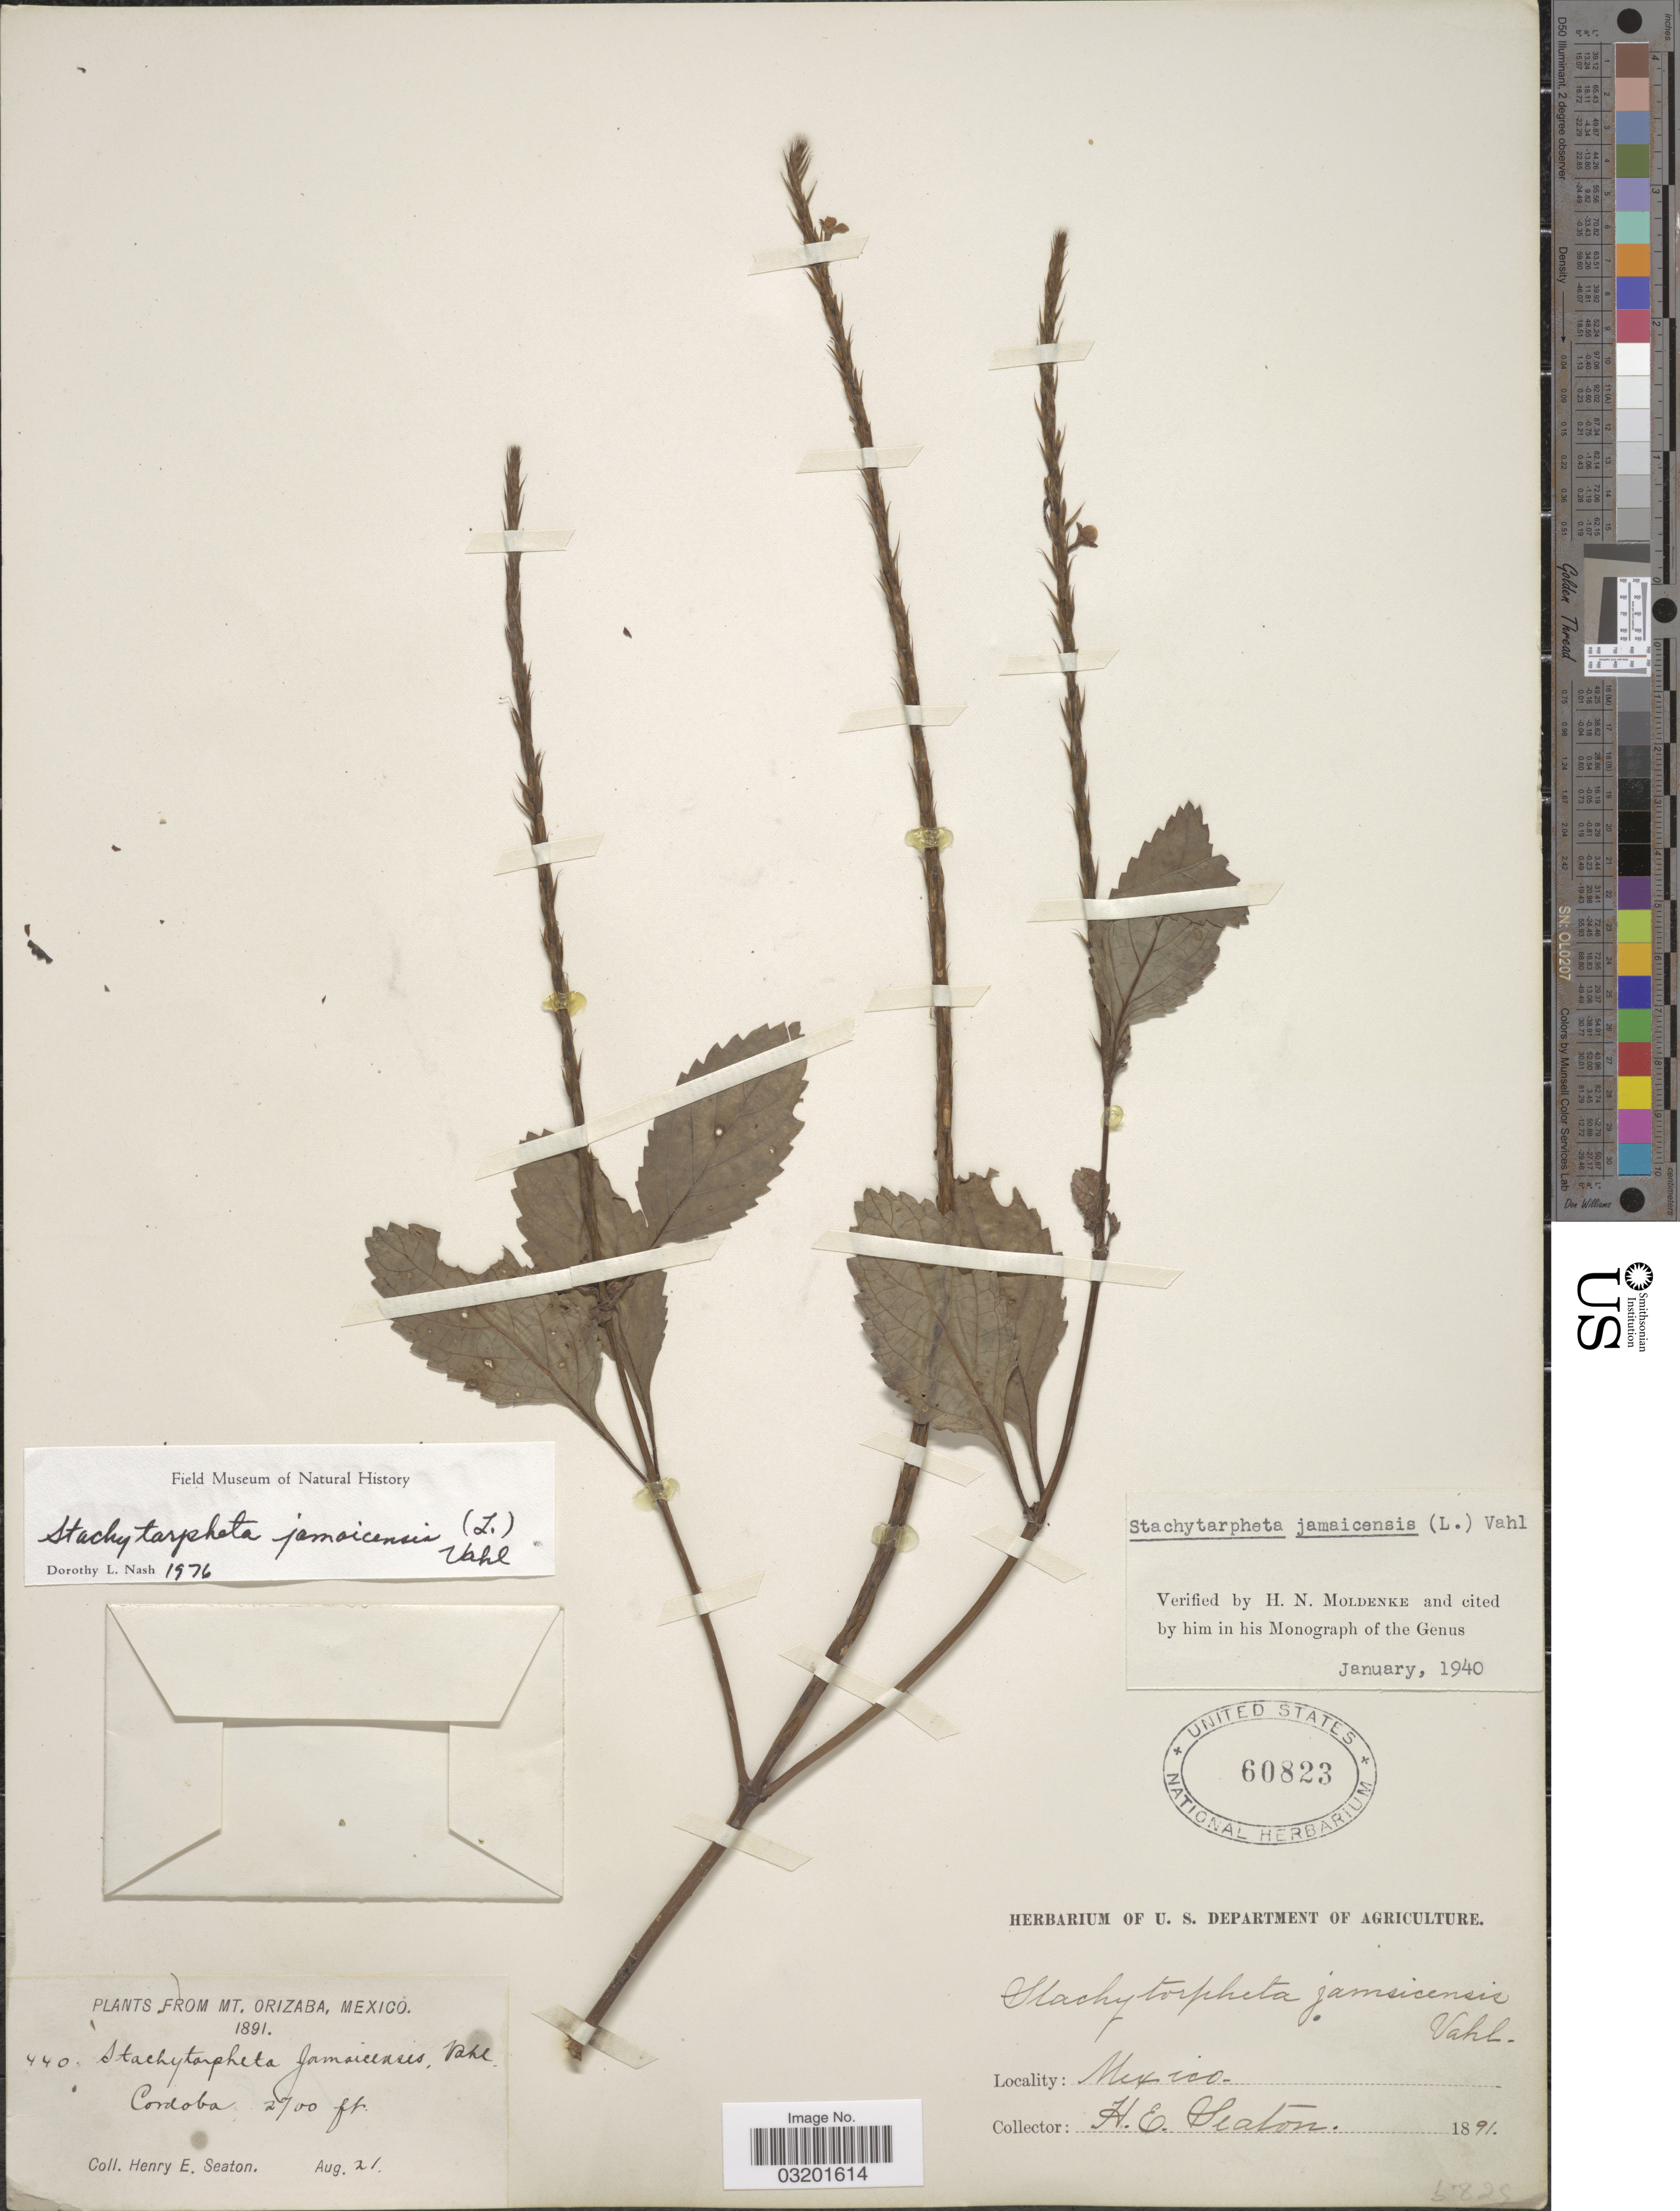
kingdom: Plantae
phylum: Tracheophyta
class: Magnoliopsida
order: Lamiales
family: Verbenaceae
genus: Stachytarpheta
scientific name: Stachytarpheta jamaicensis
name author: (L.) Vahl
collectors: H. E. Seaton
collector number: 440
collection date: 1891-08-21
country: Mexico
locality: Mt. Orizaba. Cordoba.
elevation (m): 823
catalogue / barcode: US 60823